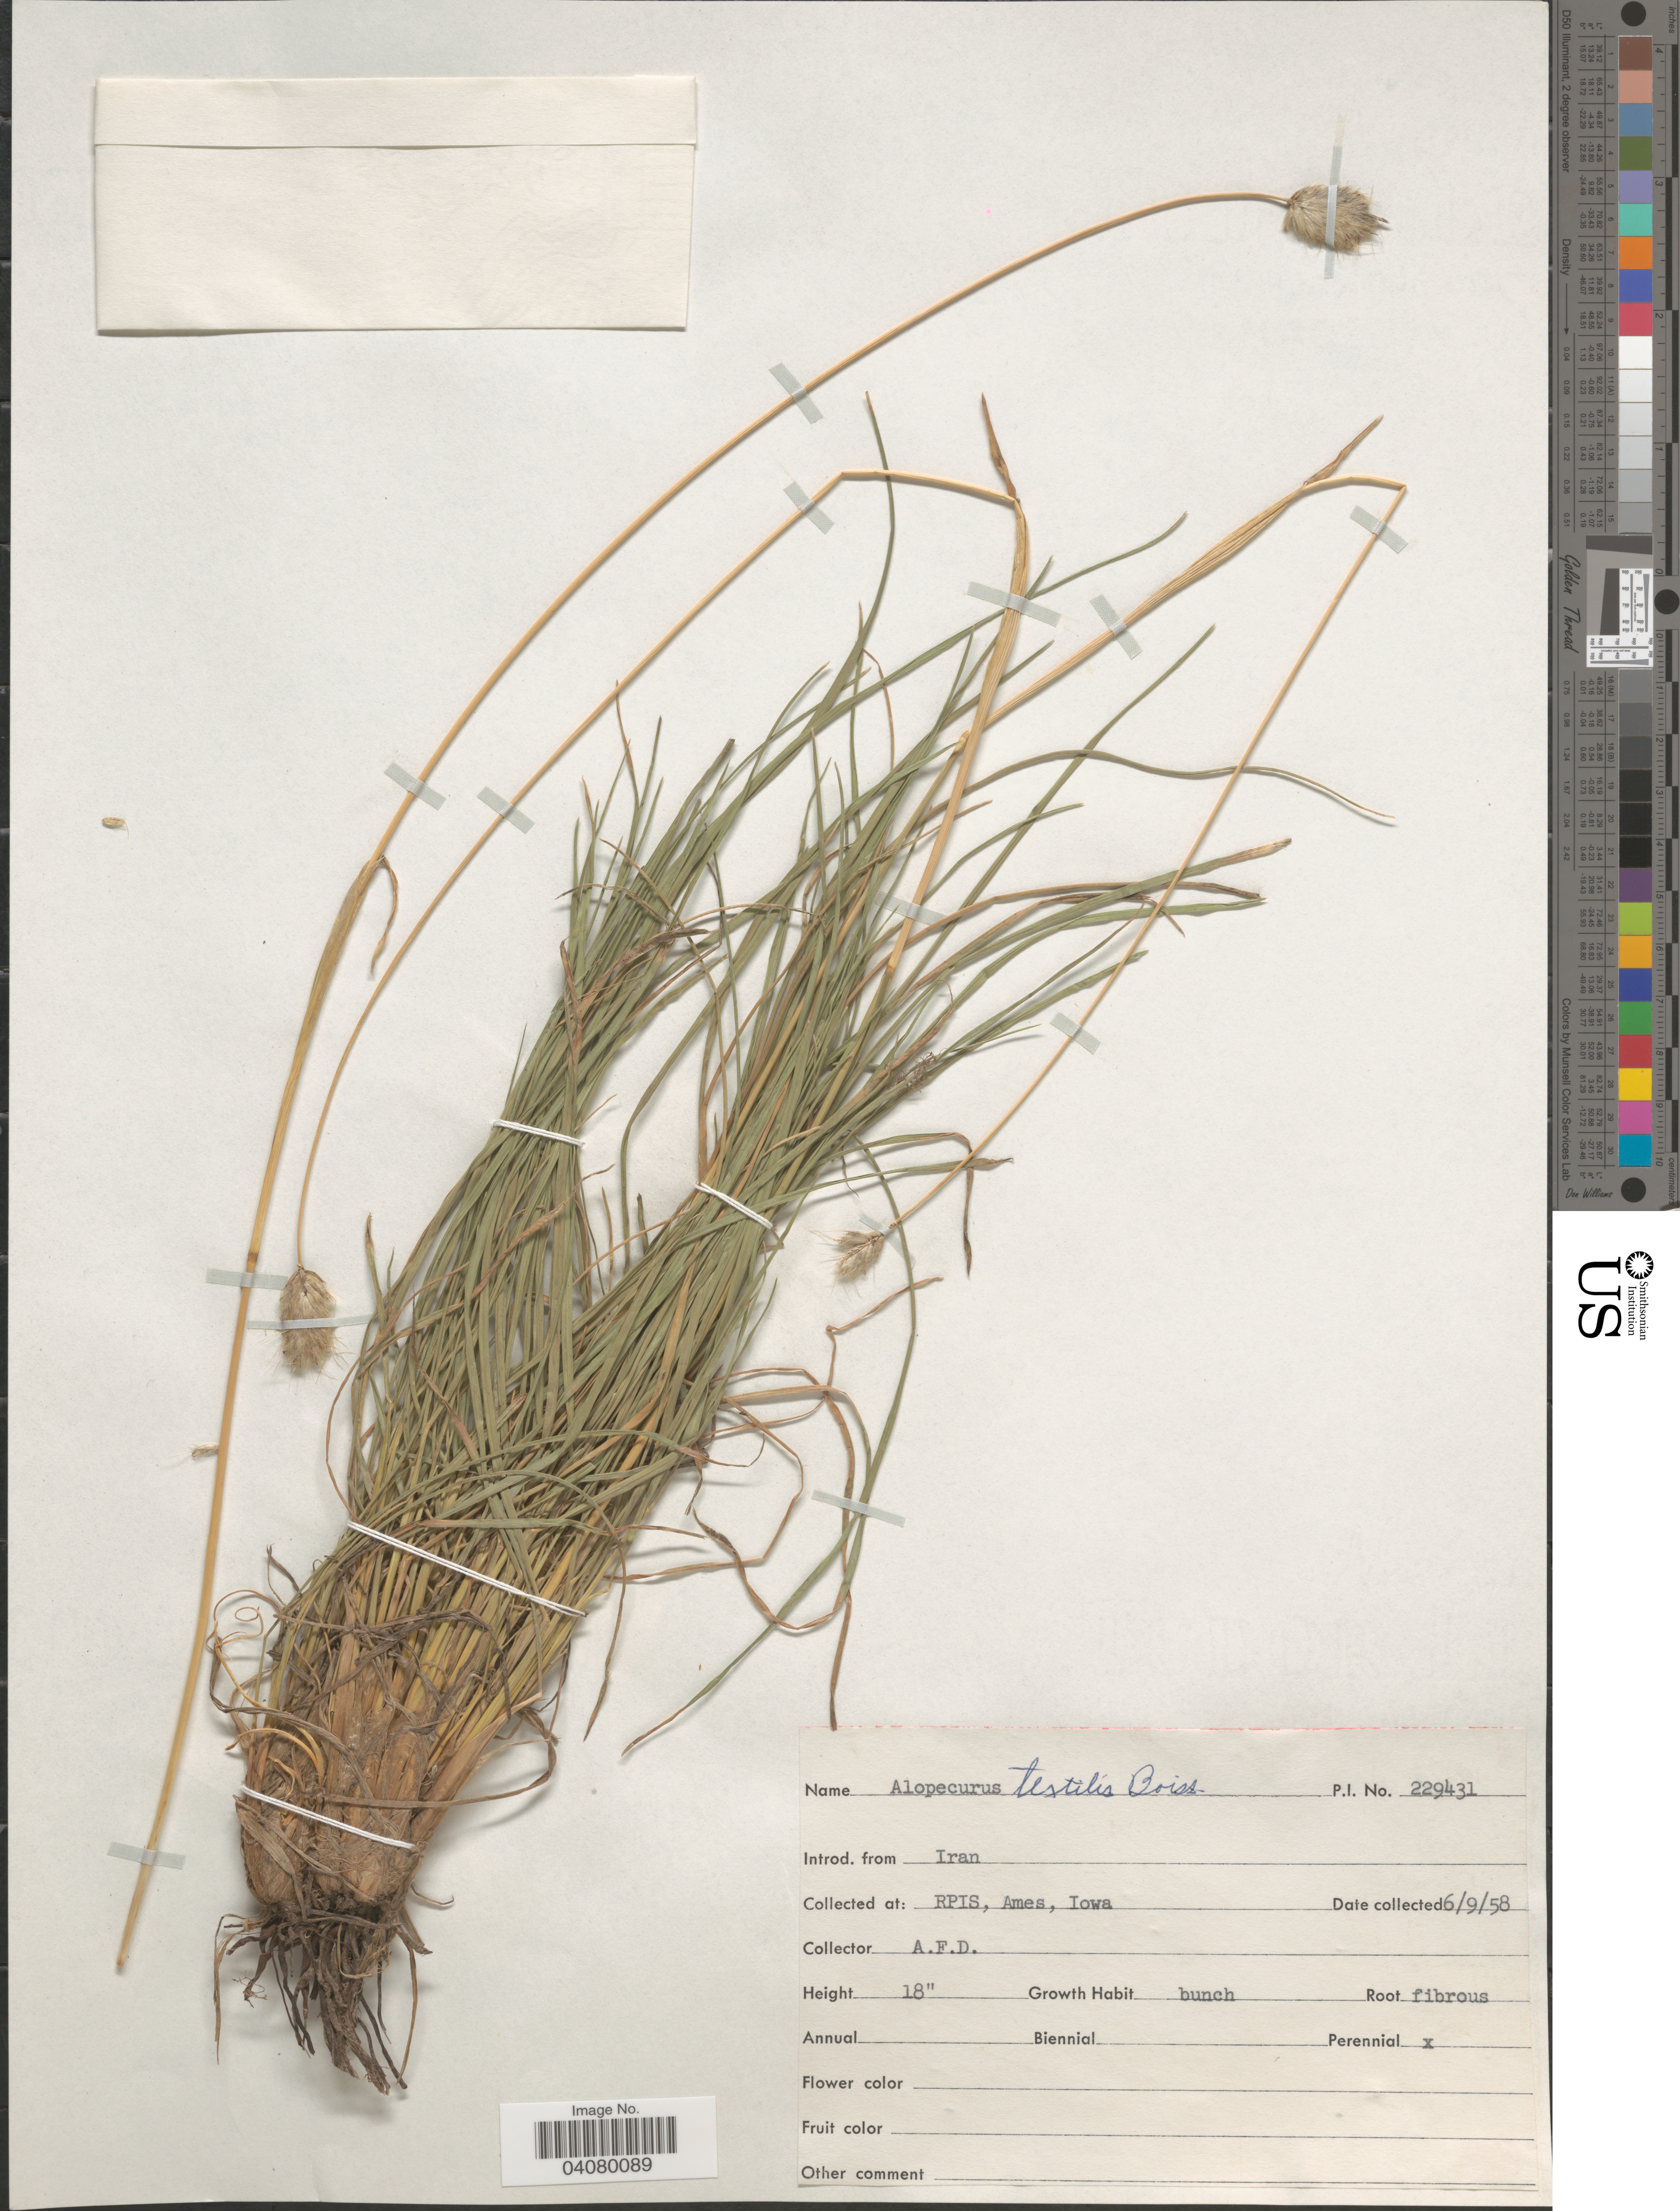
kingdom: Plantae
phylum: Tracheophyta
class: Liliopsida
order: Poales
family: Poaceae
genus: Alopecurus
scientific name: Alopecurus textilis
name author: Boiss.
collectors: A. D.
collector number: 229431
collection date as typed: Transcribed d/m/y: 6/9/58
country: United States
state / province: Iowa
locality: RPIS, Ames.